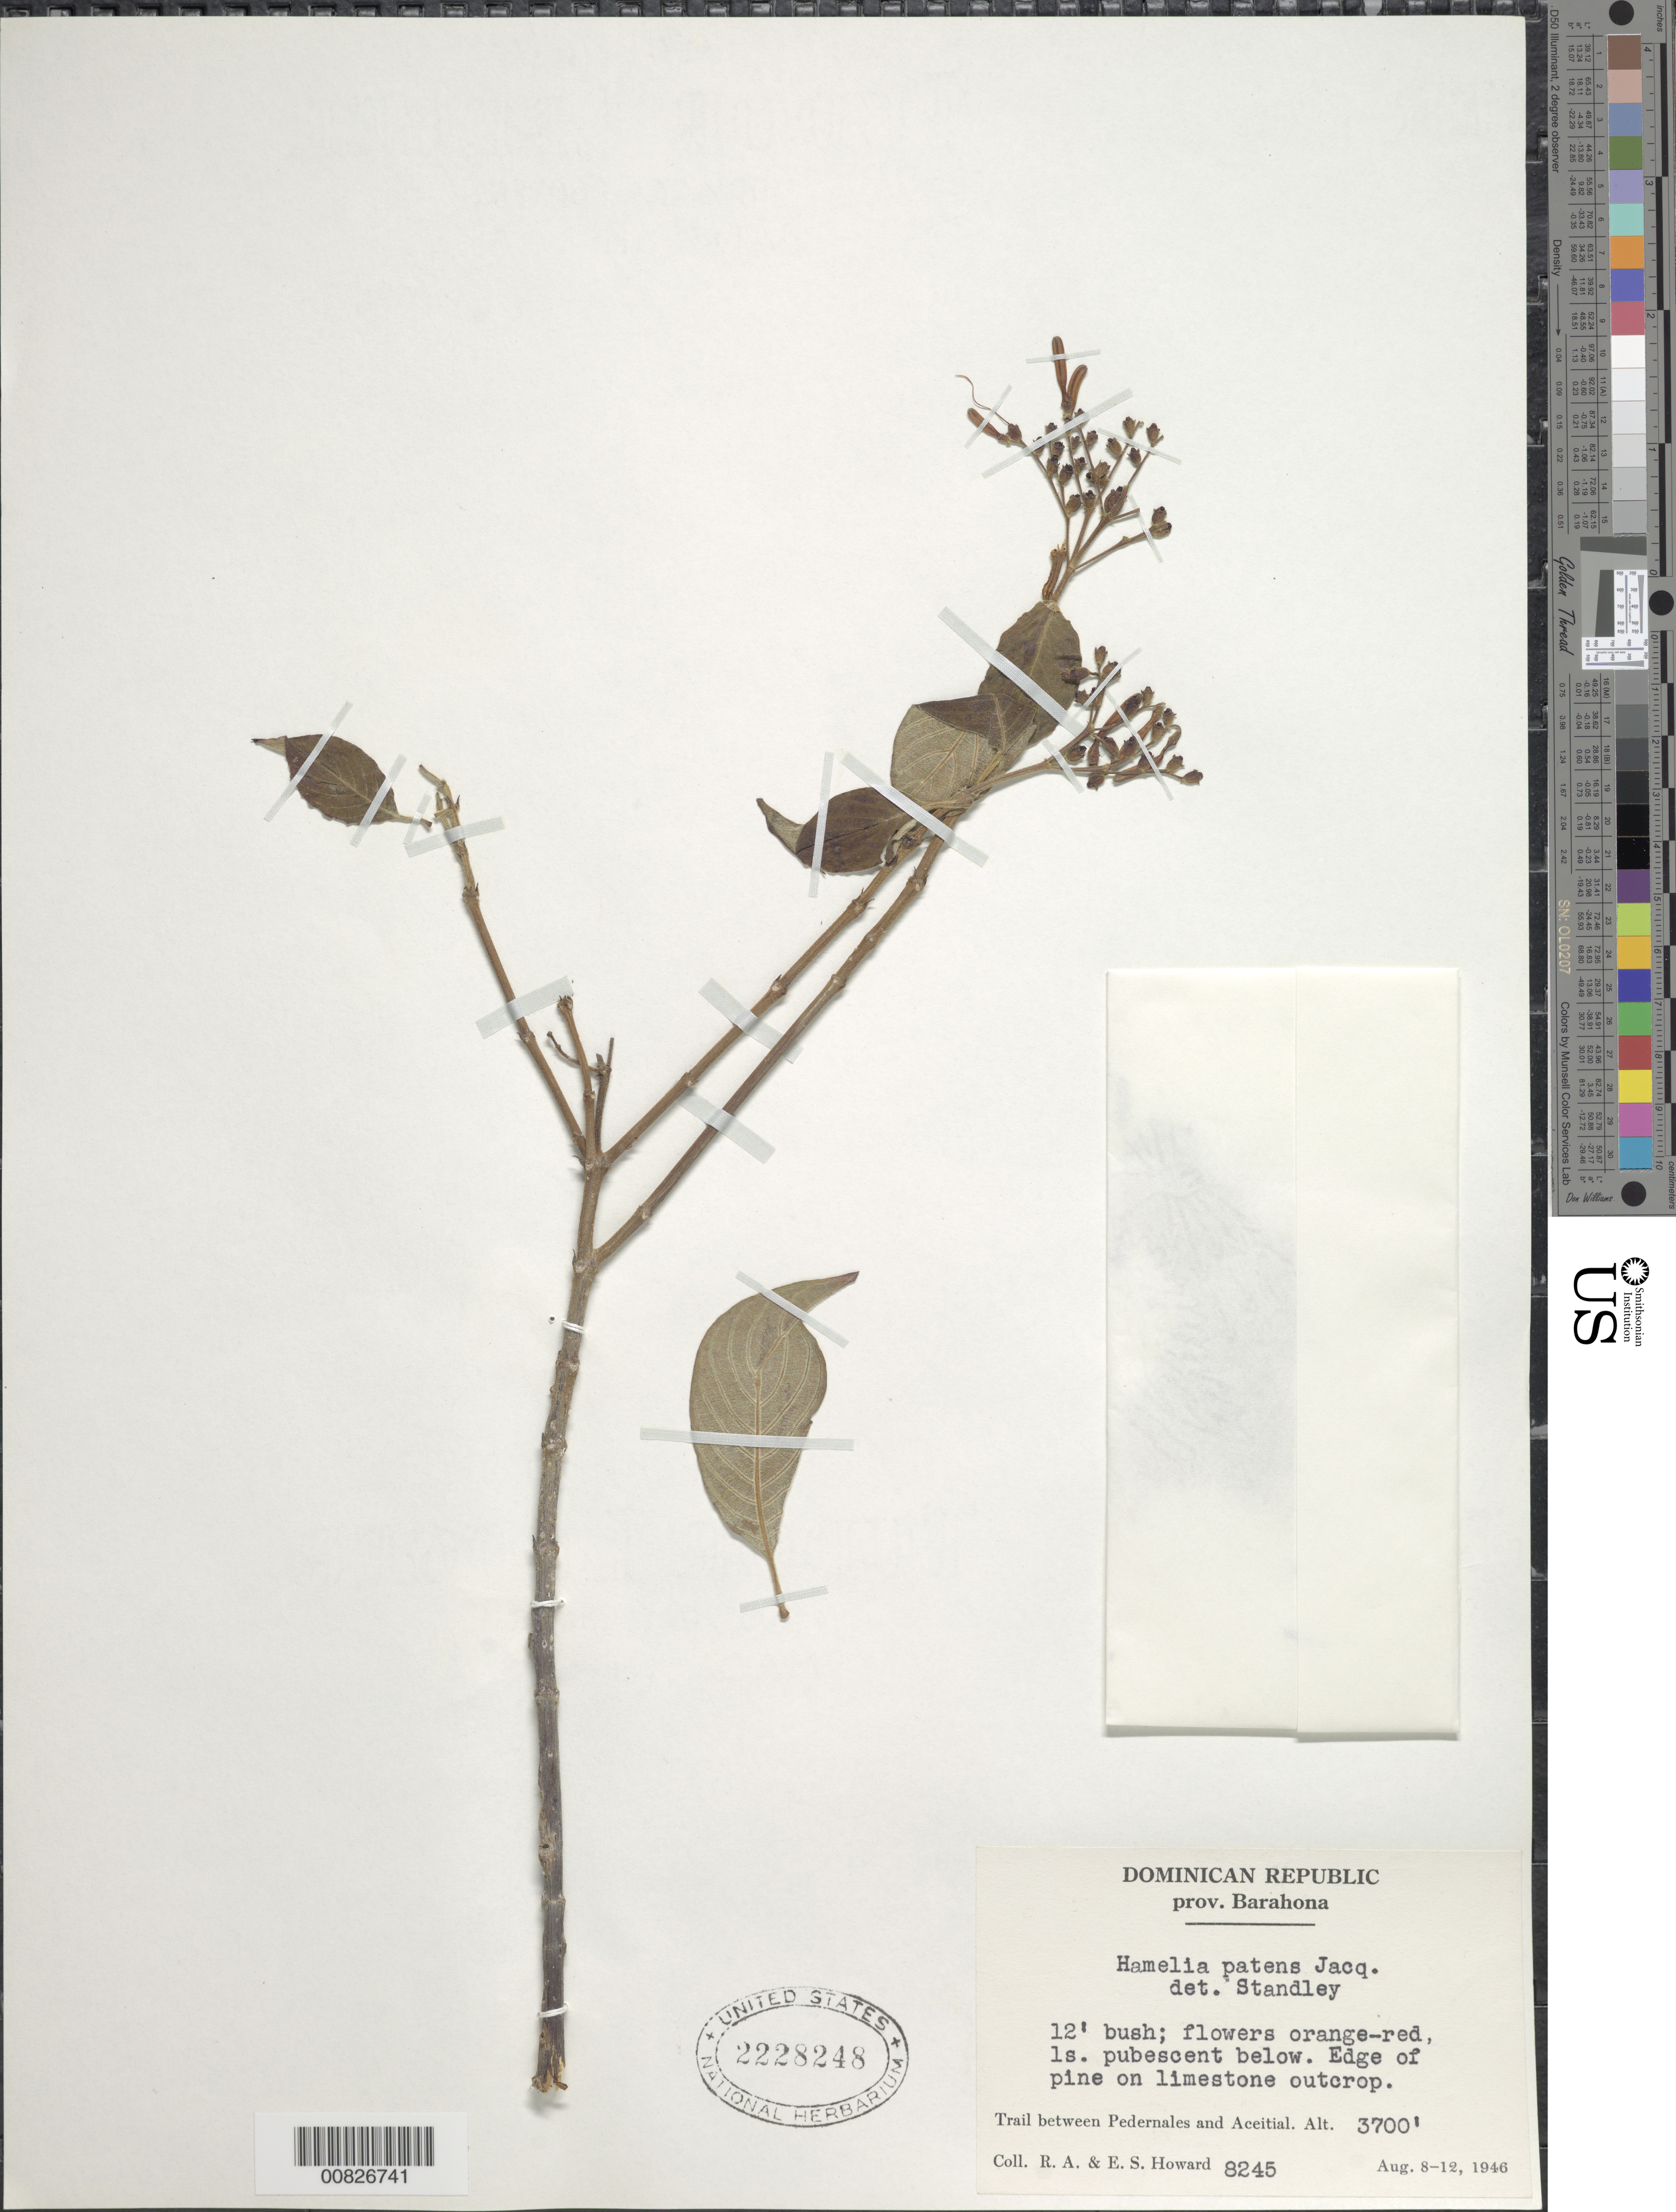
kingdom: Plantae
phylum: Tracheophyta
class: Magnoliopsida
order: Gentianales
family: Rubiaceae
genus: Hamelia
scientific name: Hamelia patens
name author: Jacq.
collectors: R. A. Howard & E. S. Howard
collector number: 8245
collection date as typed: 08 Aug 1946 to 12 Aug 1946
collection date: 1946-08-08/1946-08-12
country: Dominican Republic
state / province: Barahona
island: Hispaniola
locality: Trail between Pedernales and Aceitial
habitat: Edge of pine on limestone outcrop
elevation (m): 1128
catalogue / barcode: US 2228248